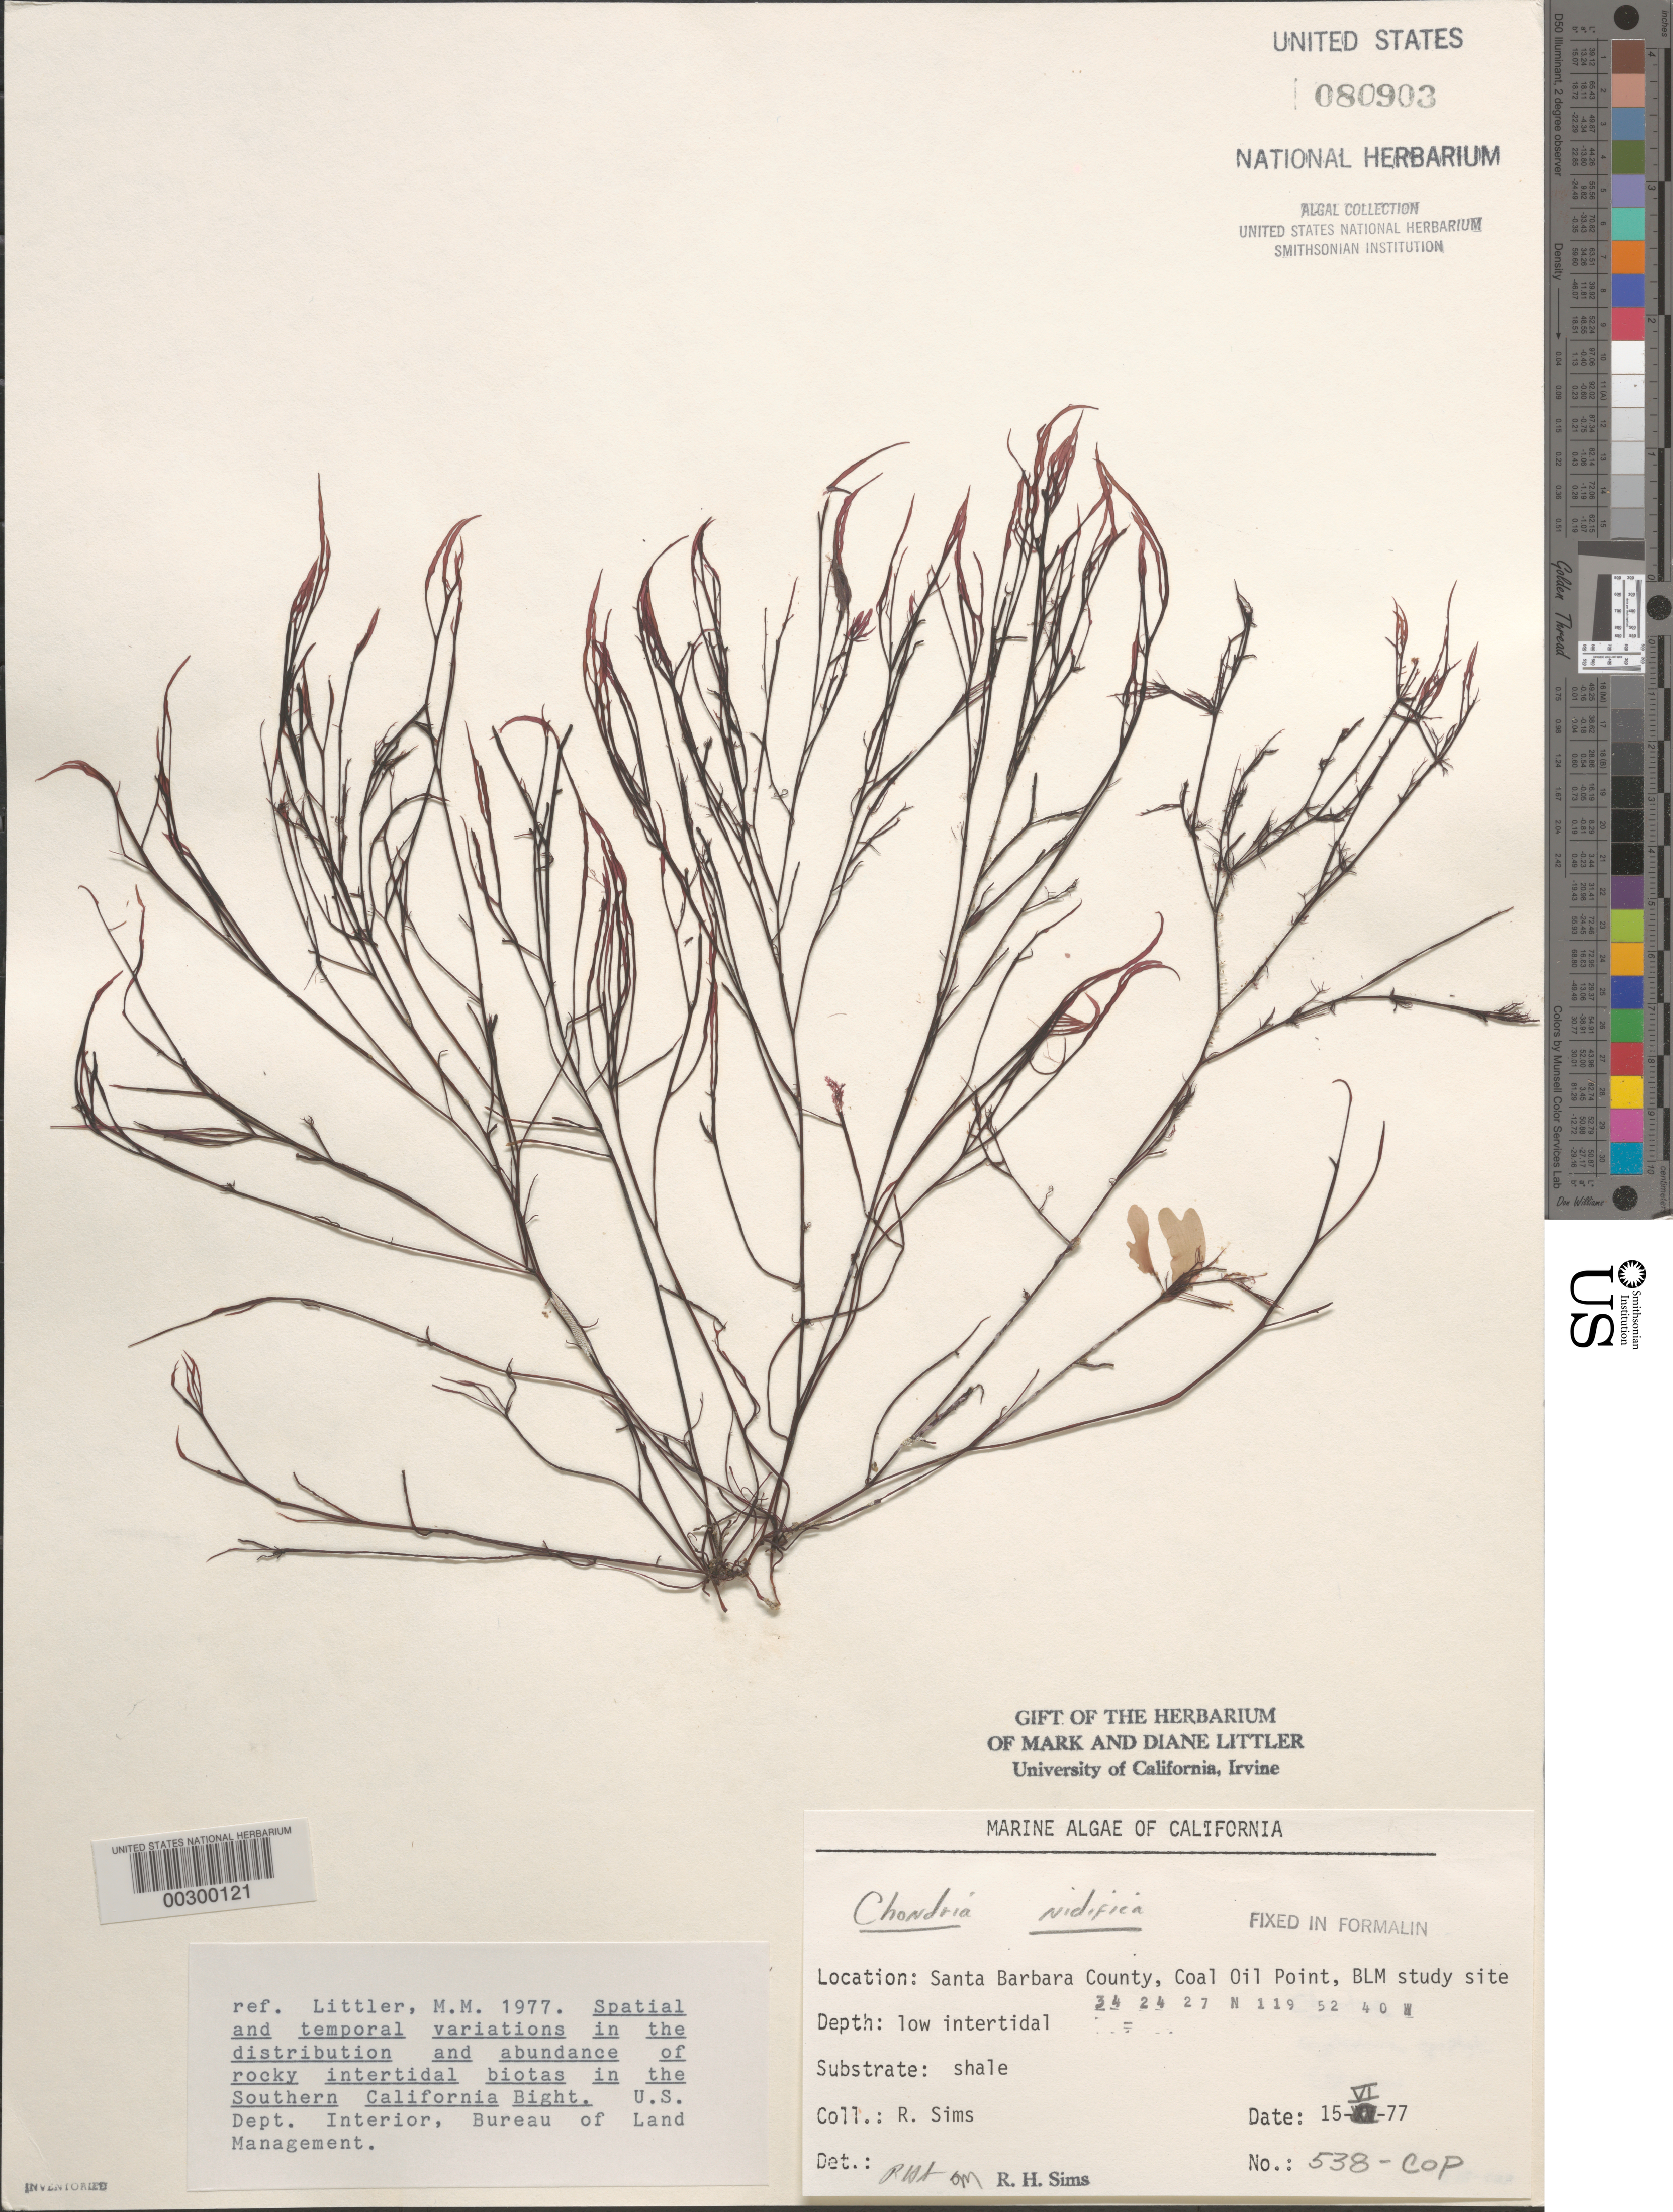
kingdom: Plantae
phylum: Rhodophyta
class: Florideophyceae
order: Ceramiales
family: Rhodomelaceae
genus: Neochondria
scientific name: Neochondria nidifica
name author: (Harvey) Sutti et al.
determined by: Algae name updating Project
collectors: R. H. Sims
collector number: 538-cop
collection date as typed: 15 Jun 1977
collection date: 1977-06-15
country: United States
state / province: California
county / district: Santa Barbara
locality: Coal Oil Point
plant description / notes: BLM-SOCALBIGHT Rocky Intertidal Survey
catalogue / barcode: US 80903